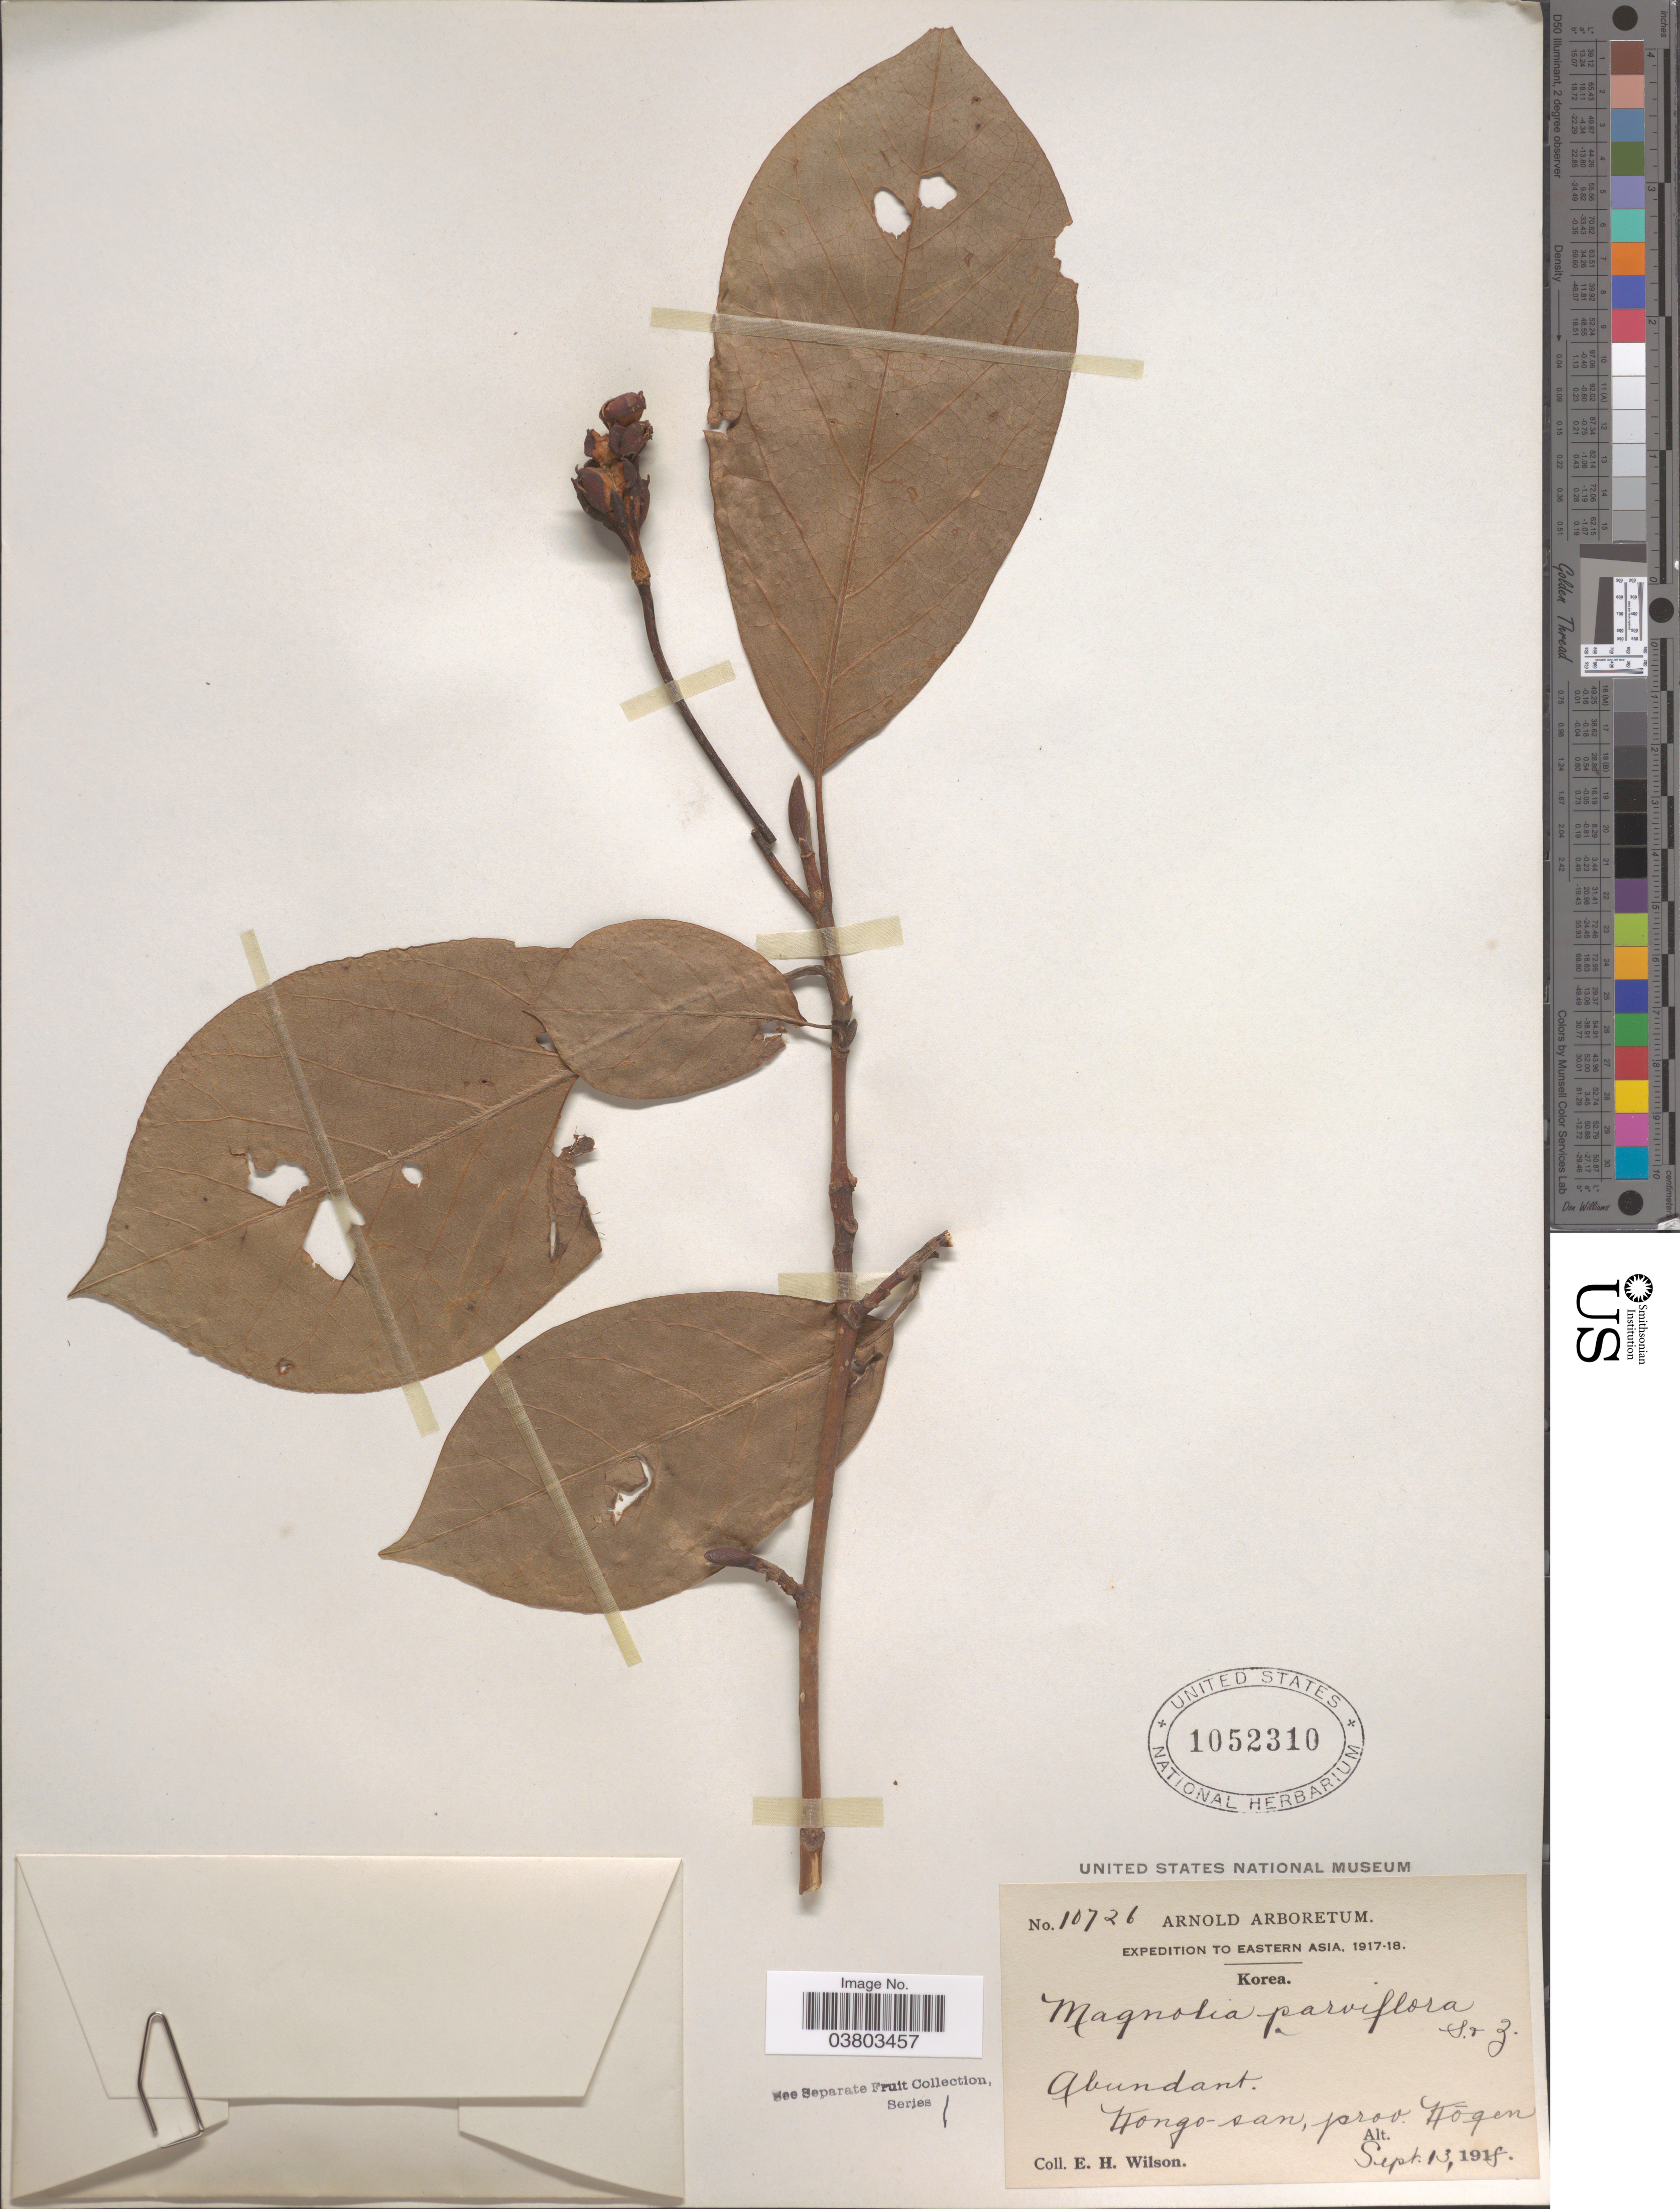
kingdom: Plantae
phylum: Tracheophyta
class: Magnoliopsida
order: Magnoliales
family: Magnoliaceae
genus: Magnolia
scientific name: Magnolia sieboldii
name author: K. Koch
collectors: E. Wilson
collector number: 10726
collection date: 1918-09-13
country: North Korea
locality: Kongo-san, prov. Kōgen.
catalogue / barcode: US 1052310